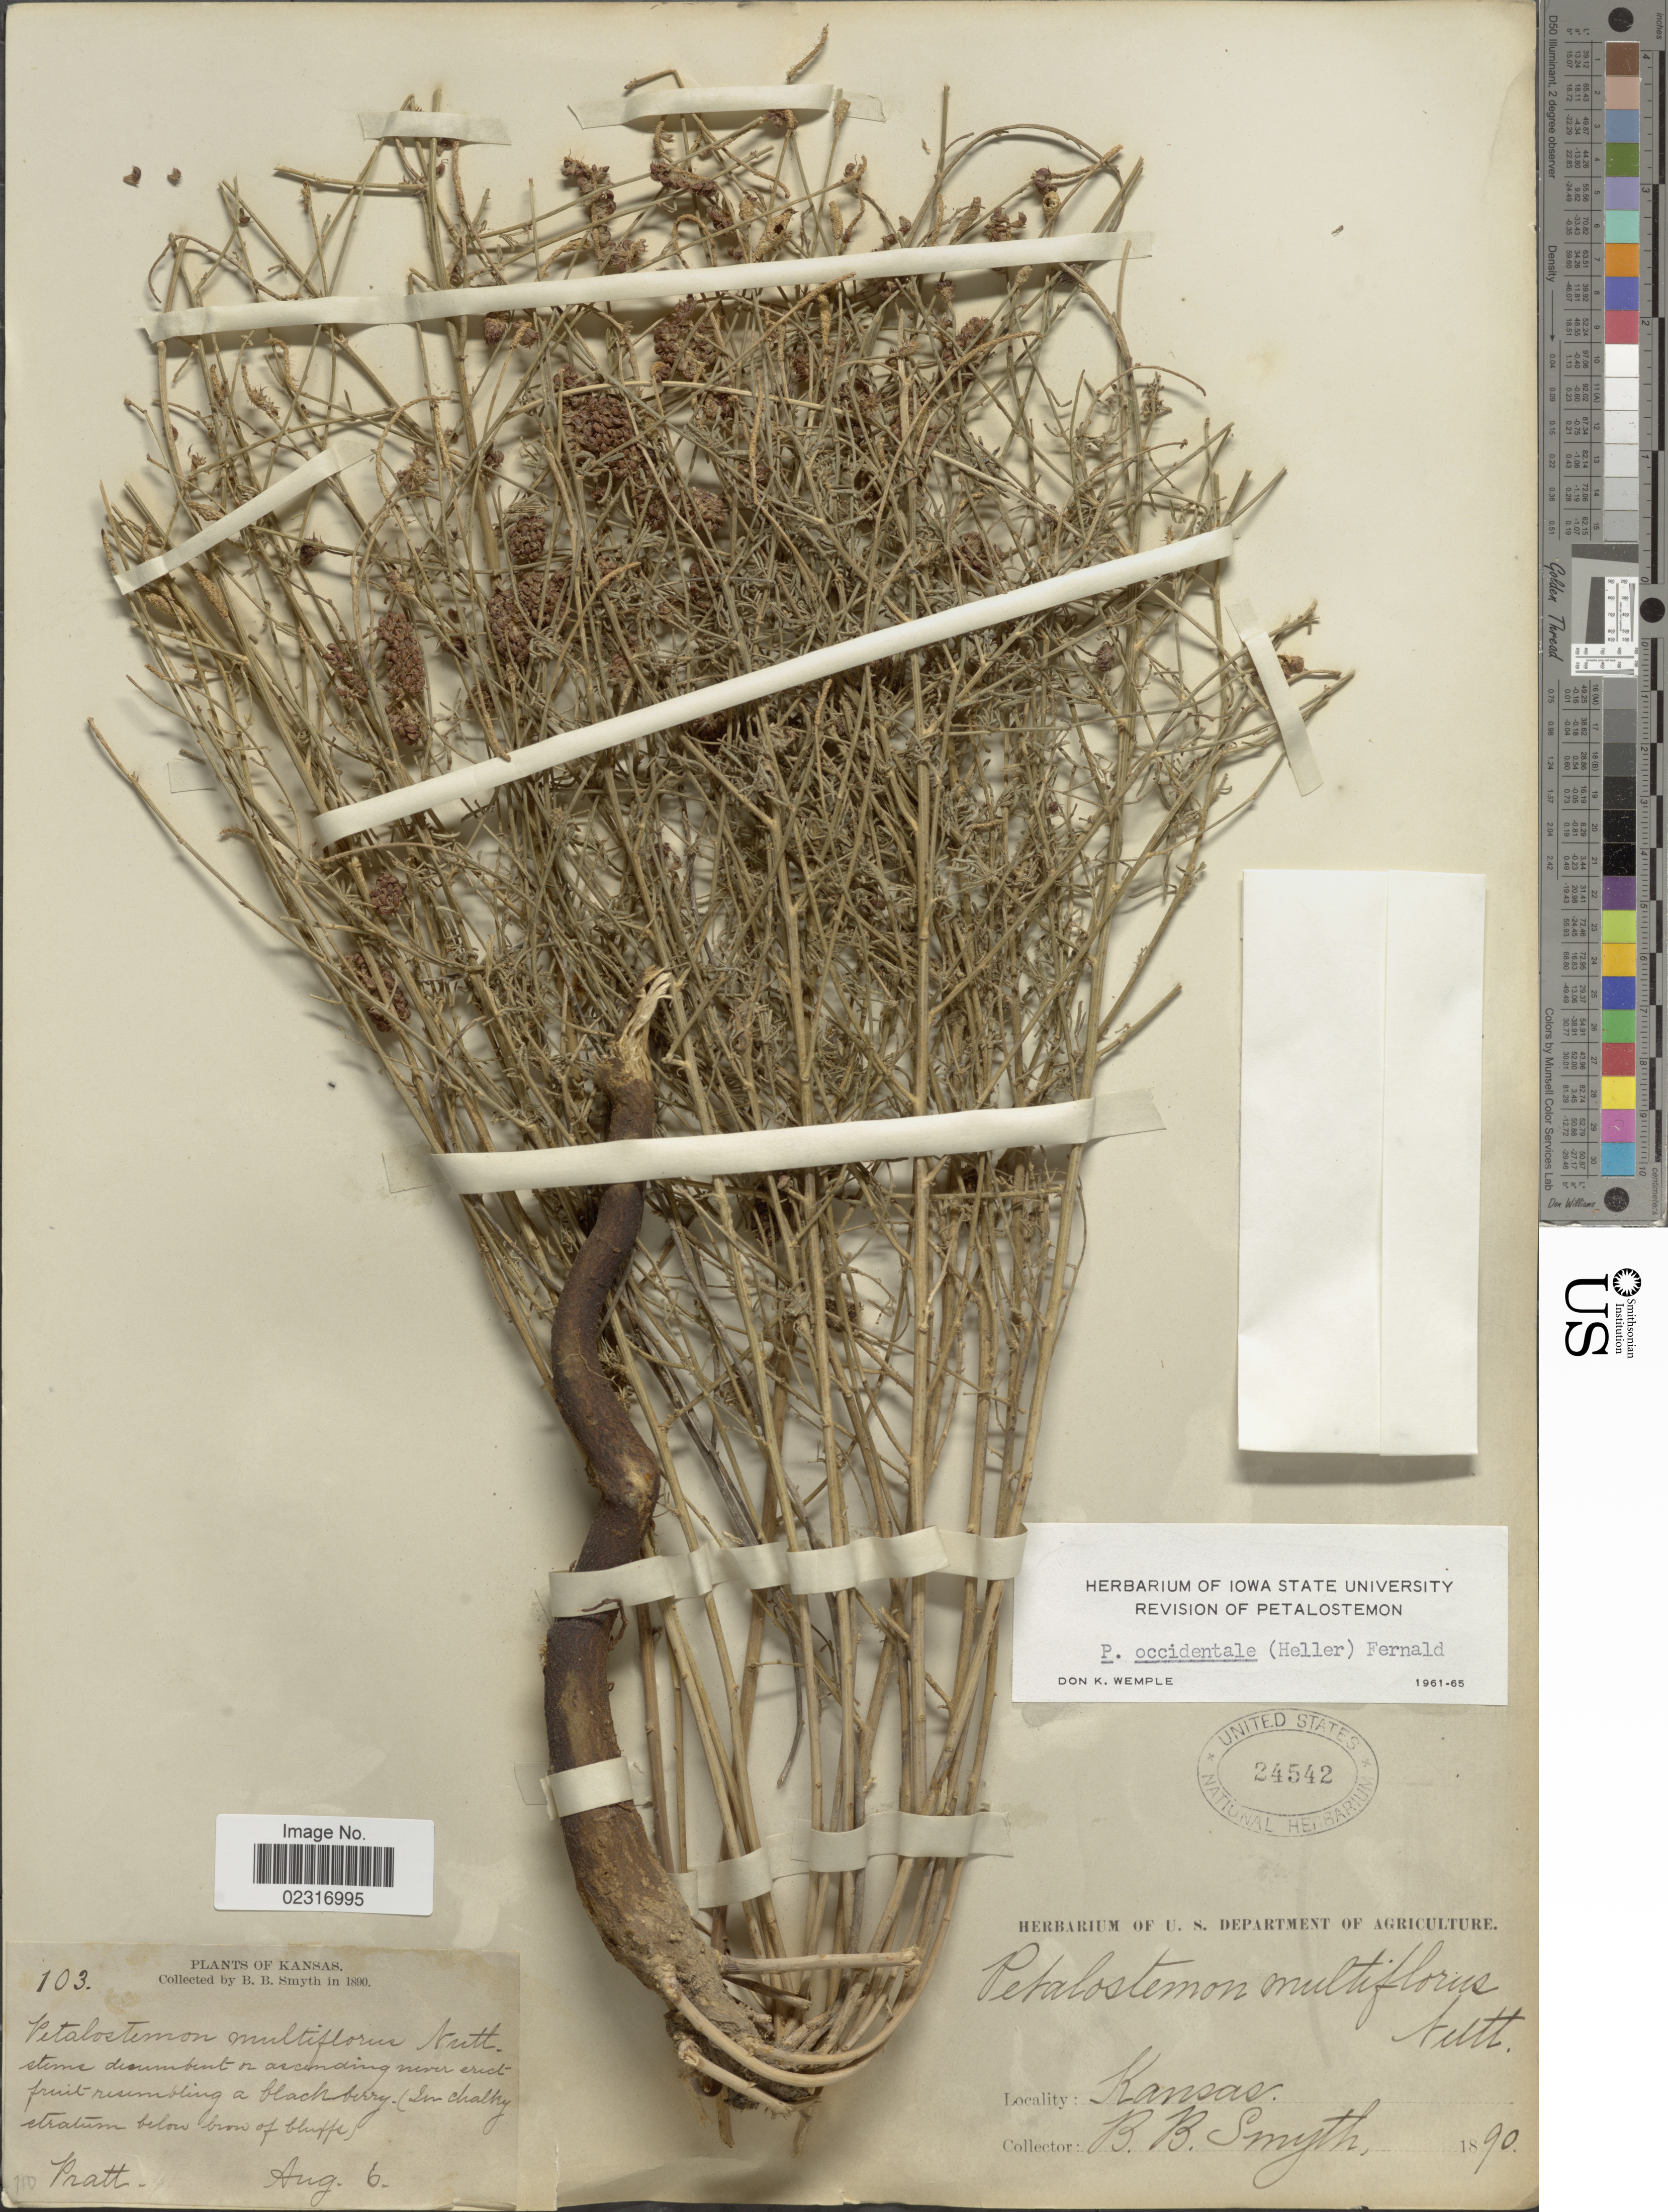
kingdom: Plantae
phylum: Tracheophyta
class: Magnoliopsida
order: Fabales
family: Fabaceae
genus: Dalea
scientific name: Dalea candida var. oligophylla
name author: (Torr) Shinners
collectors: B. Smyth & Pratt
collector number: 103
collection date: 1890-08-06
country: United States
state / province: Kansas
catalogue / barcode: US 24542